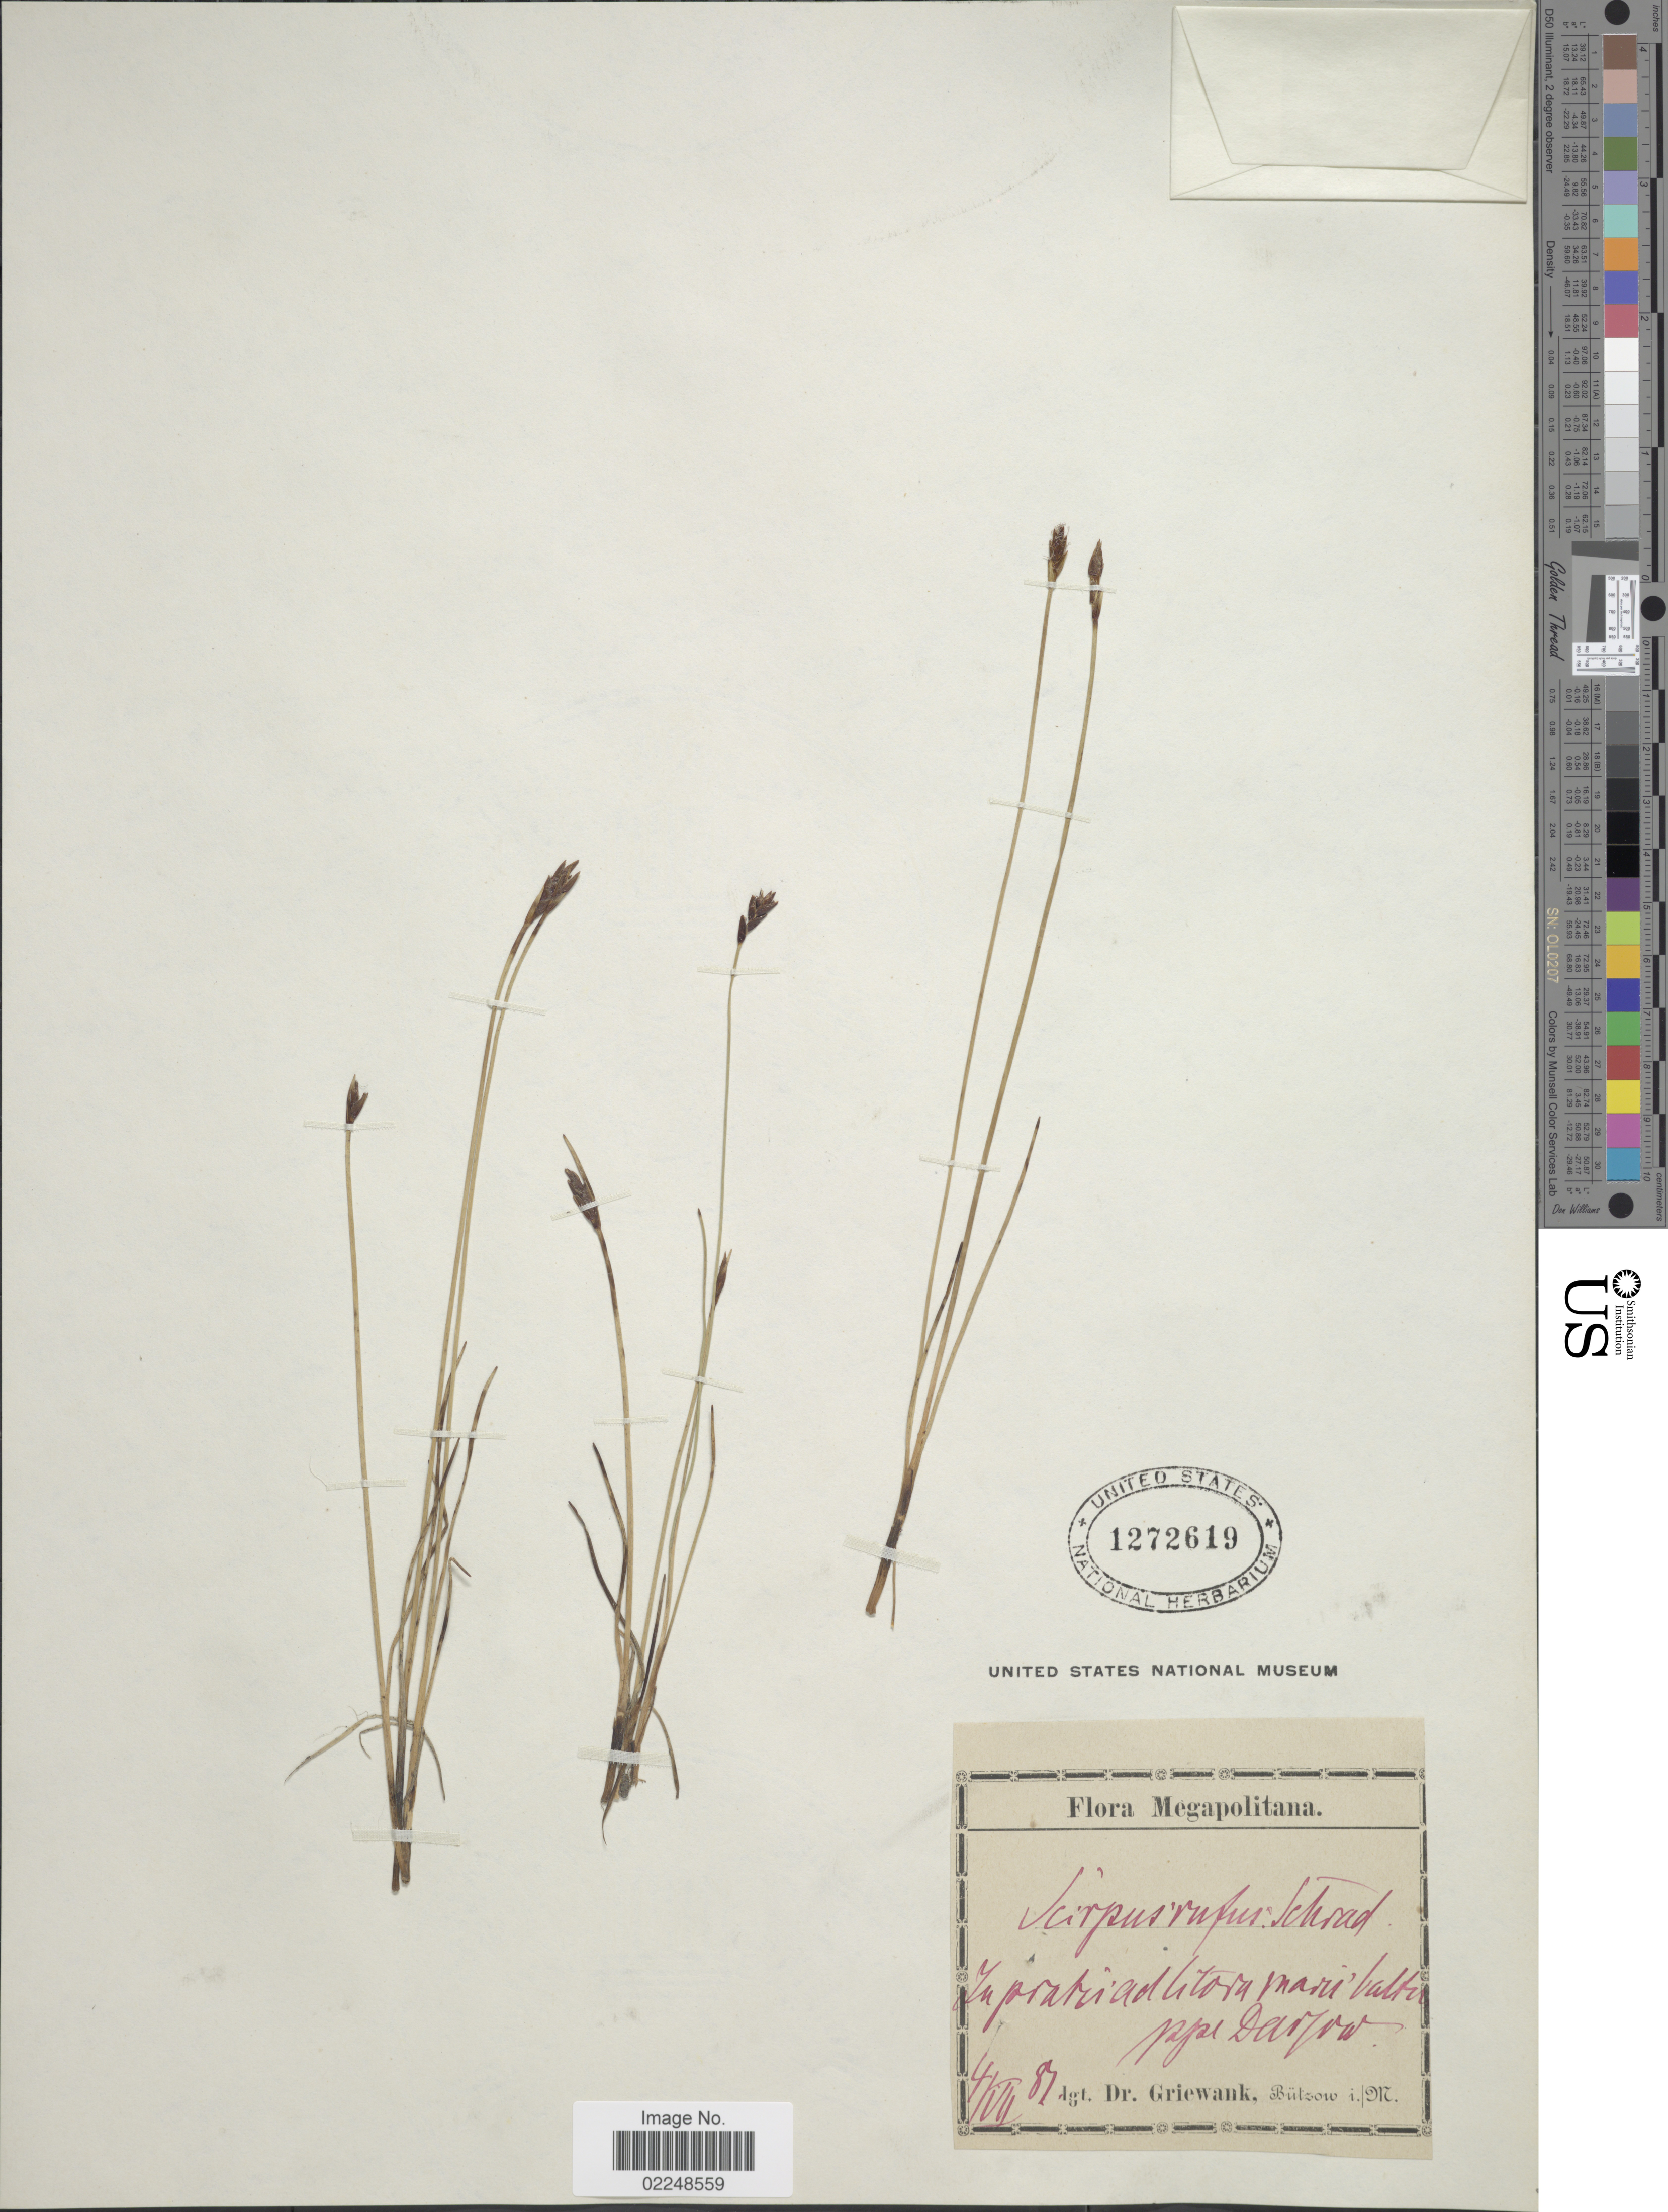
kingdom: Plantae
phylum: Tracheophyta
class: Liliopsida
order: Poales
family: Cyperaceae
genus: Blysmopsis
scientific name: Blysmopsis rufa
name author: (Huds.) Oteng-Yeb.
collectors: Griewank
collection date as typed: Transcribed d/m/y: 4/7/87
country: Germany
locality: Megapolitana, in practiadlitora madu vattu prope Darlow [interpreted]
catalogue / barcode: US 1272619